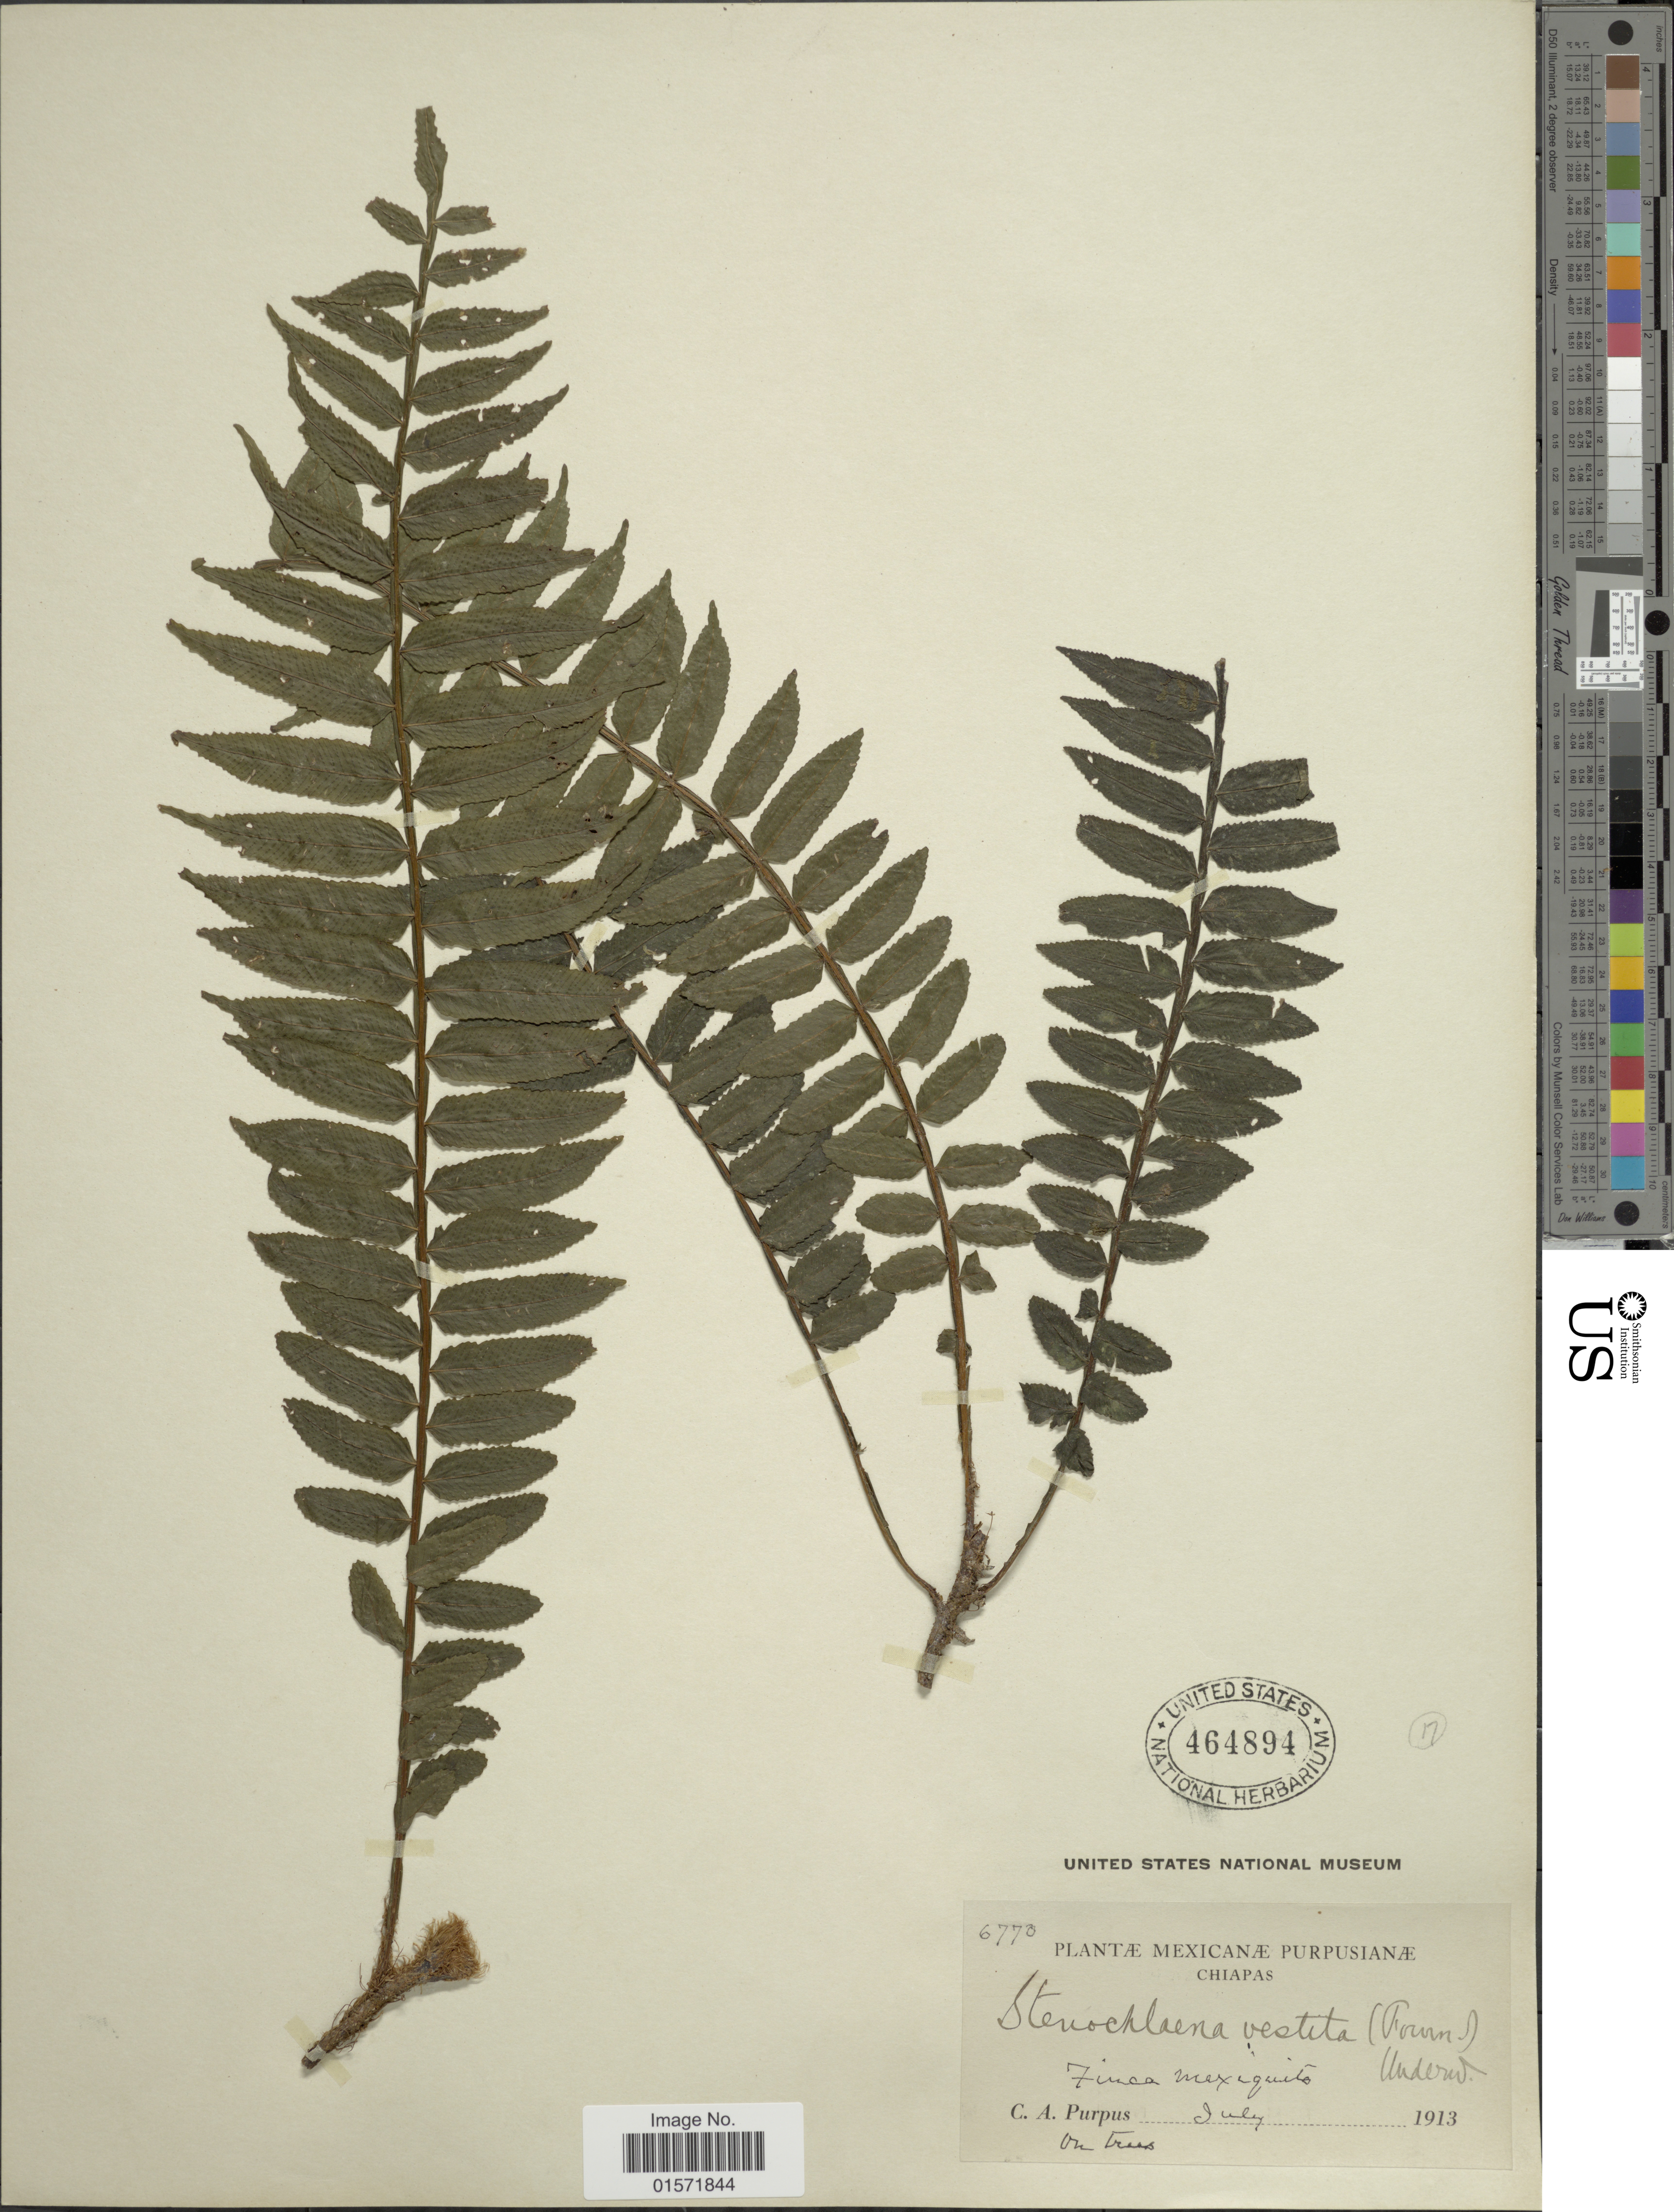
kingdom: Plantae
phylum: Tracheophyta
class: Polypodiopsida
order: Polypodiales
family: Lomariopsidaceae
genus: Lomariopsis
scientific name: Lomariopsis vestita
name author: E. Fourn.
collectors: C. A. Purpus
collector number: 6770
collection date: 1913-07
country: Mexico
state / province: Chiapas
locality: Finca Mexiquito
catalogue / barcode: US 464894